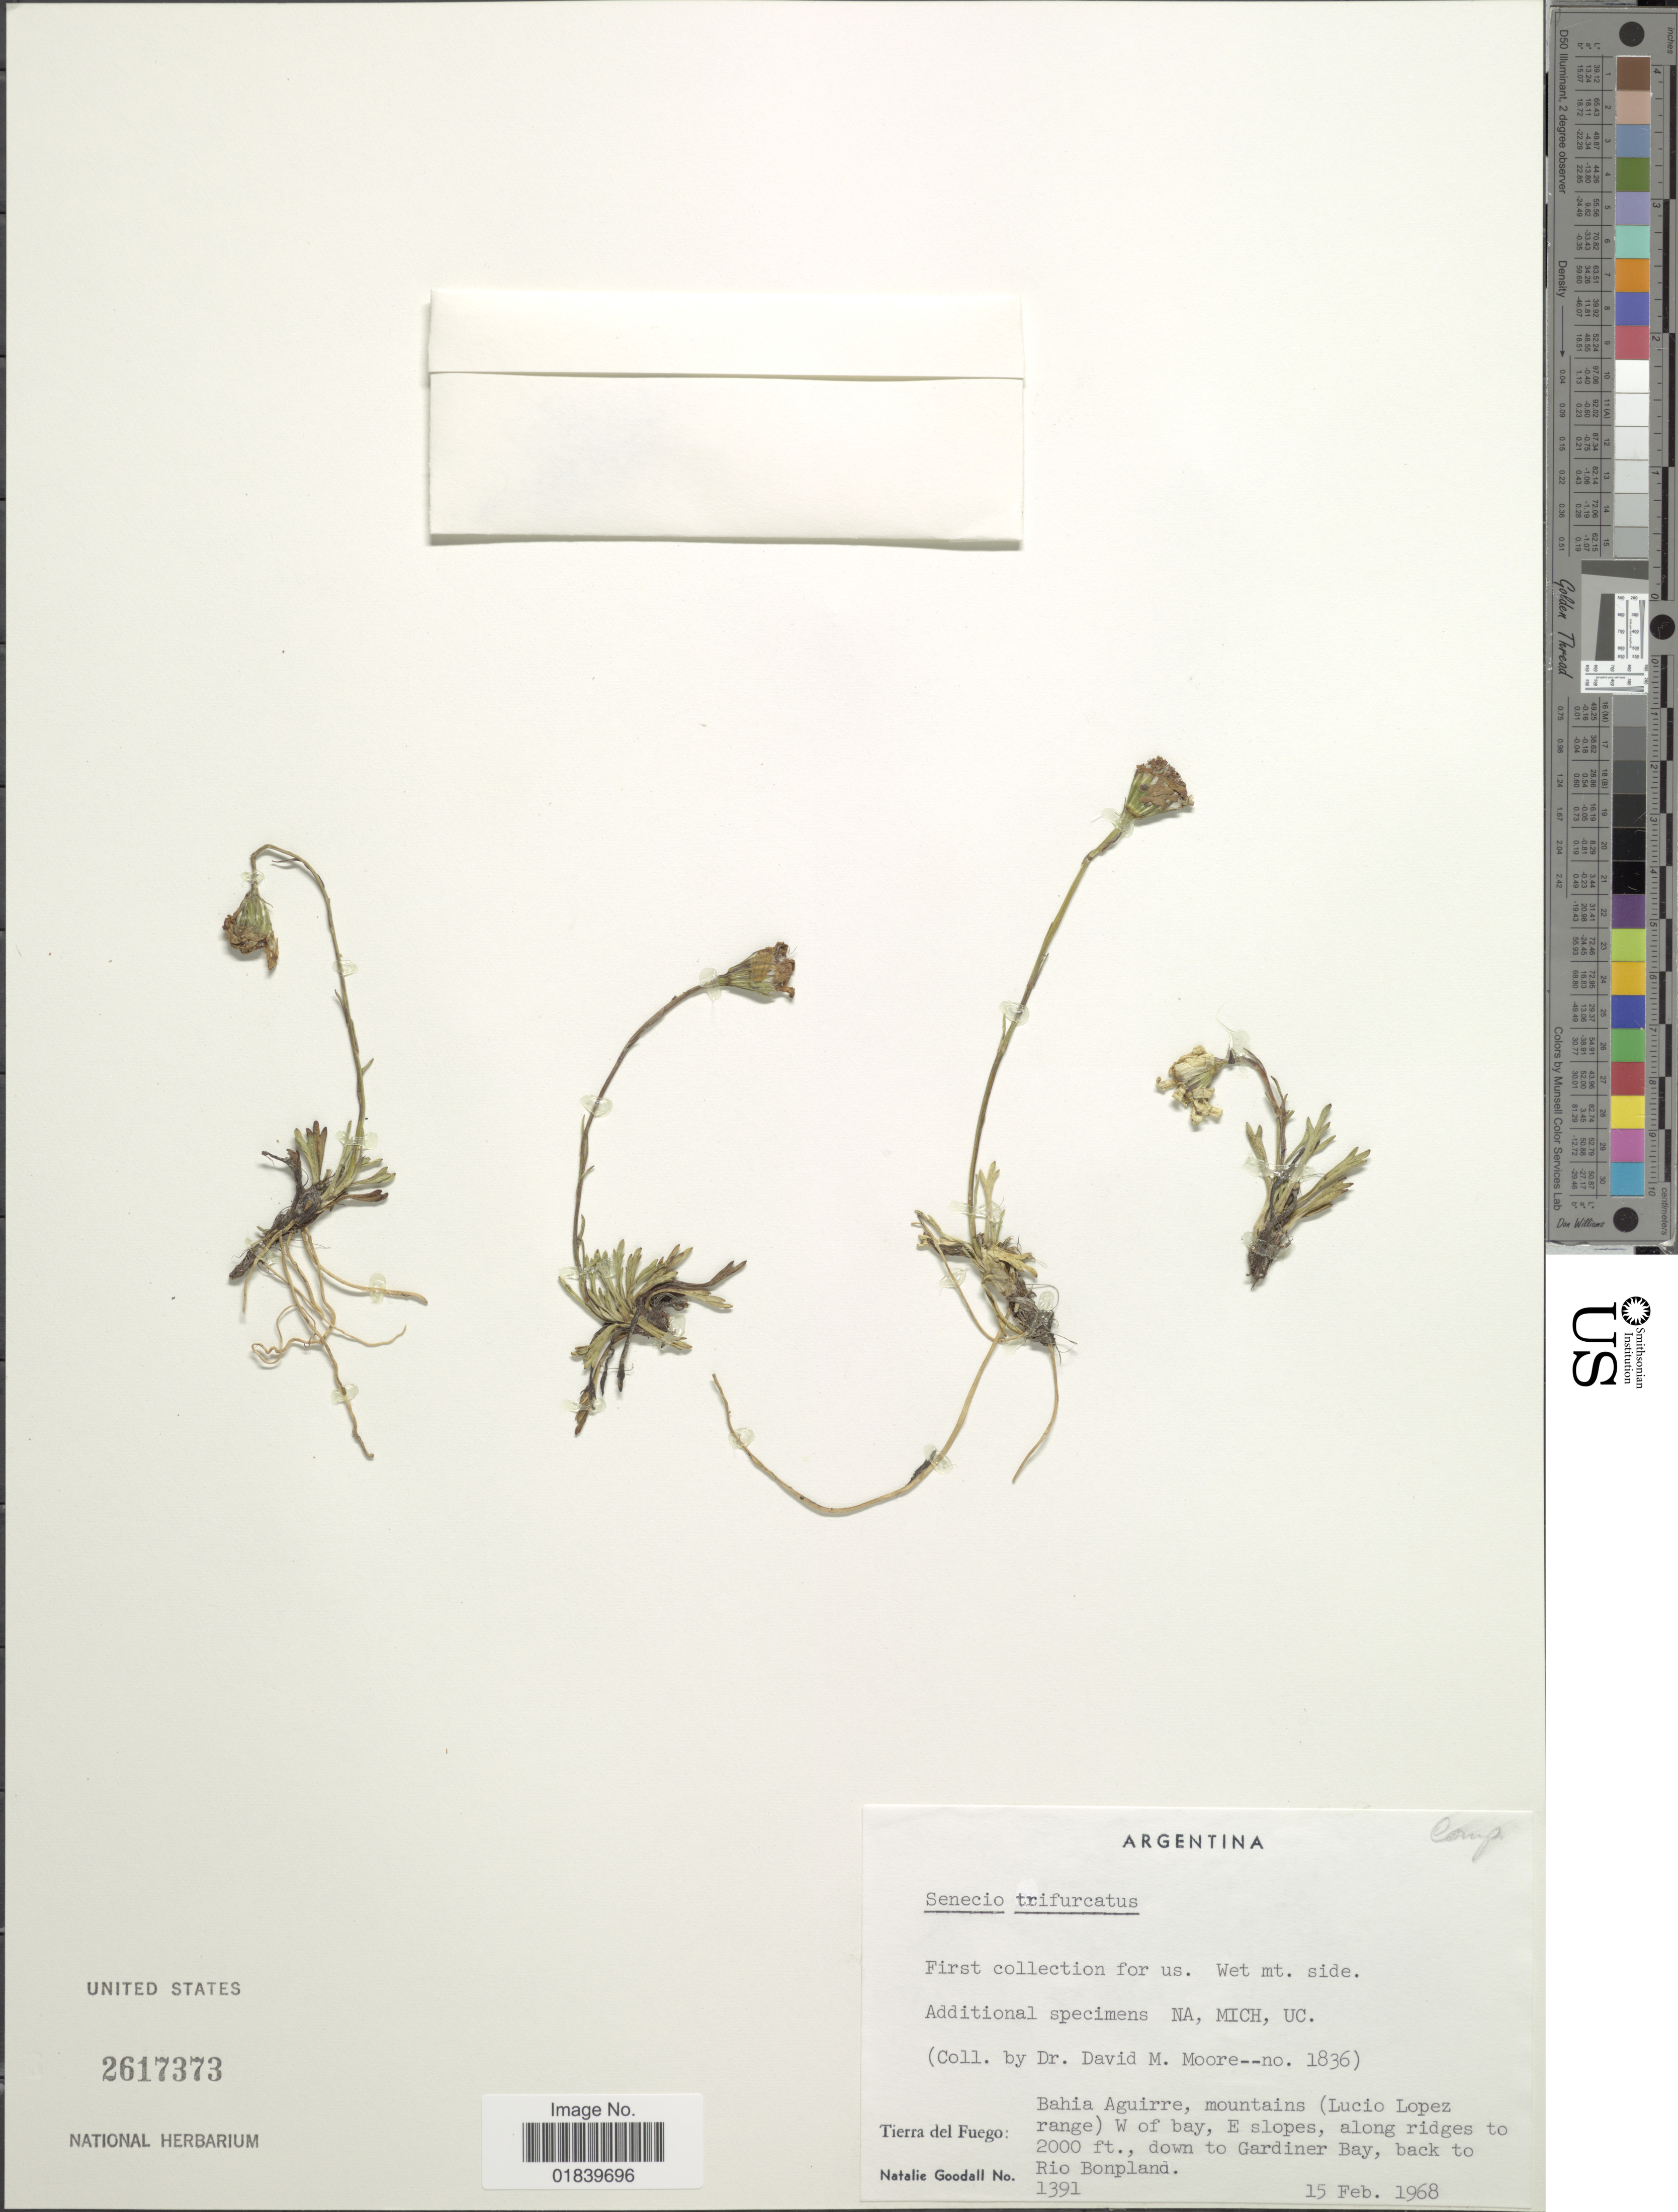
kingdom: Plantae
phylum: Tracheophyta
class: Magnoliopsida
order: Asterales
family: Asteraceae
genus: Senecio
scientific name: Senecio trifurcatus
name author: (G. Forst.) Less.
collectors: D. Moore & N. Goodall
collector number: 1836/1391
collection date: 1968-02-15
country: Argentina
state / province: Tierra del Fuego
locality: Tierra del Fuego: Bahia Aguirre, mountains (Lucio Lopez range) W of bay, E slopes ,along ridges, down to Gardiner Bay, back to Rio Bonpland.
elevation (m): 610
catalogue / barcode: US 2617373